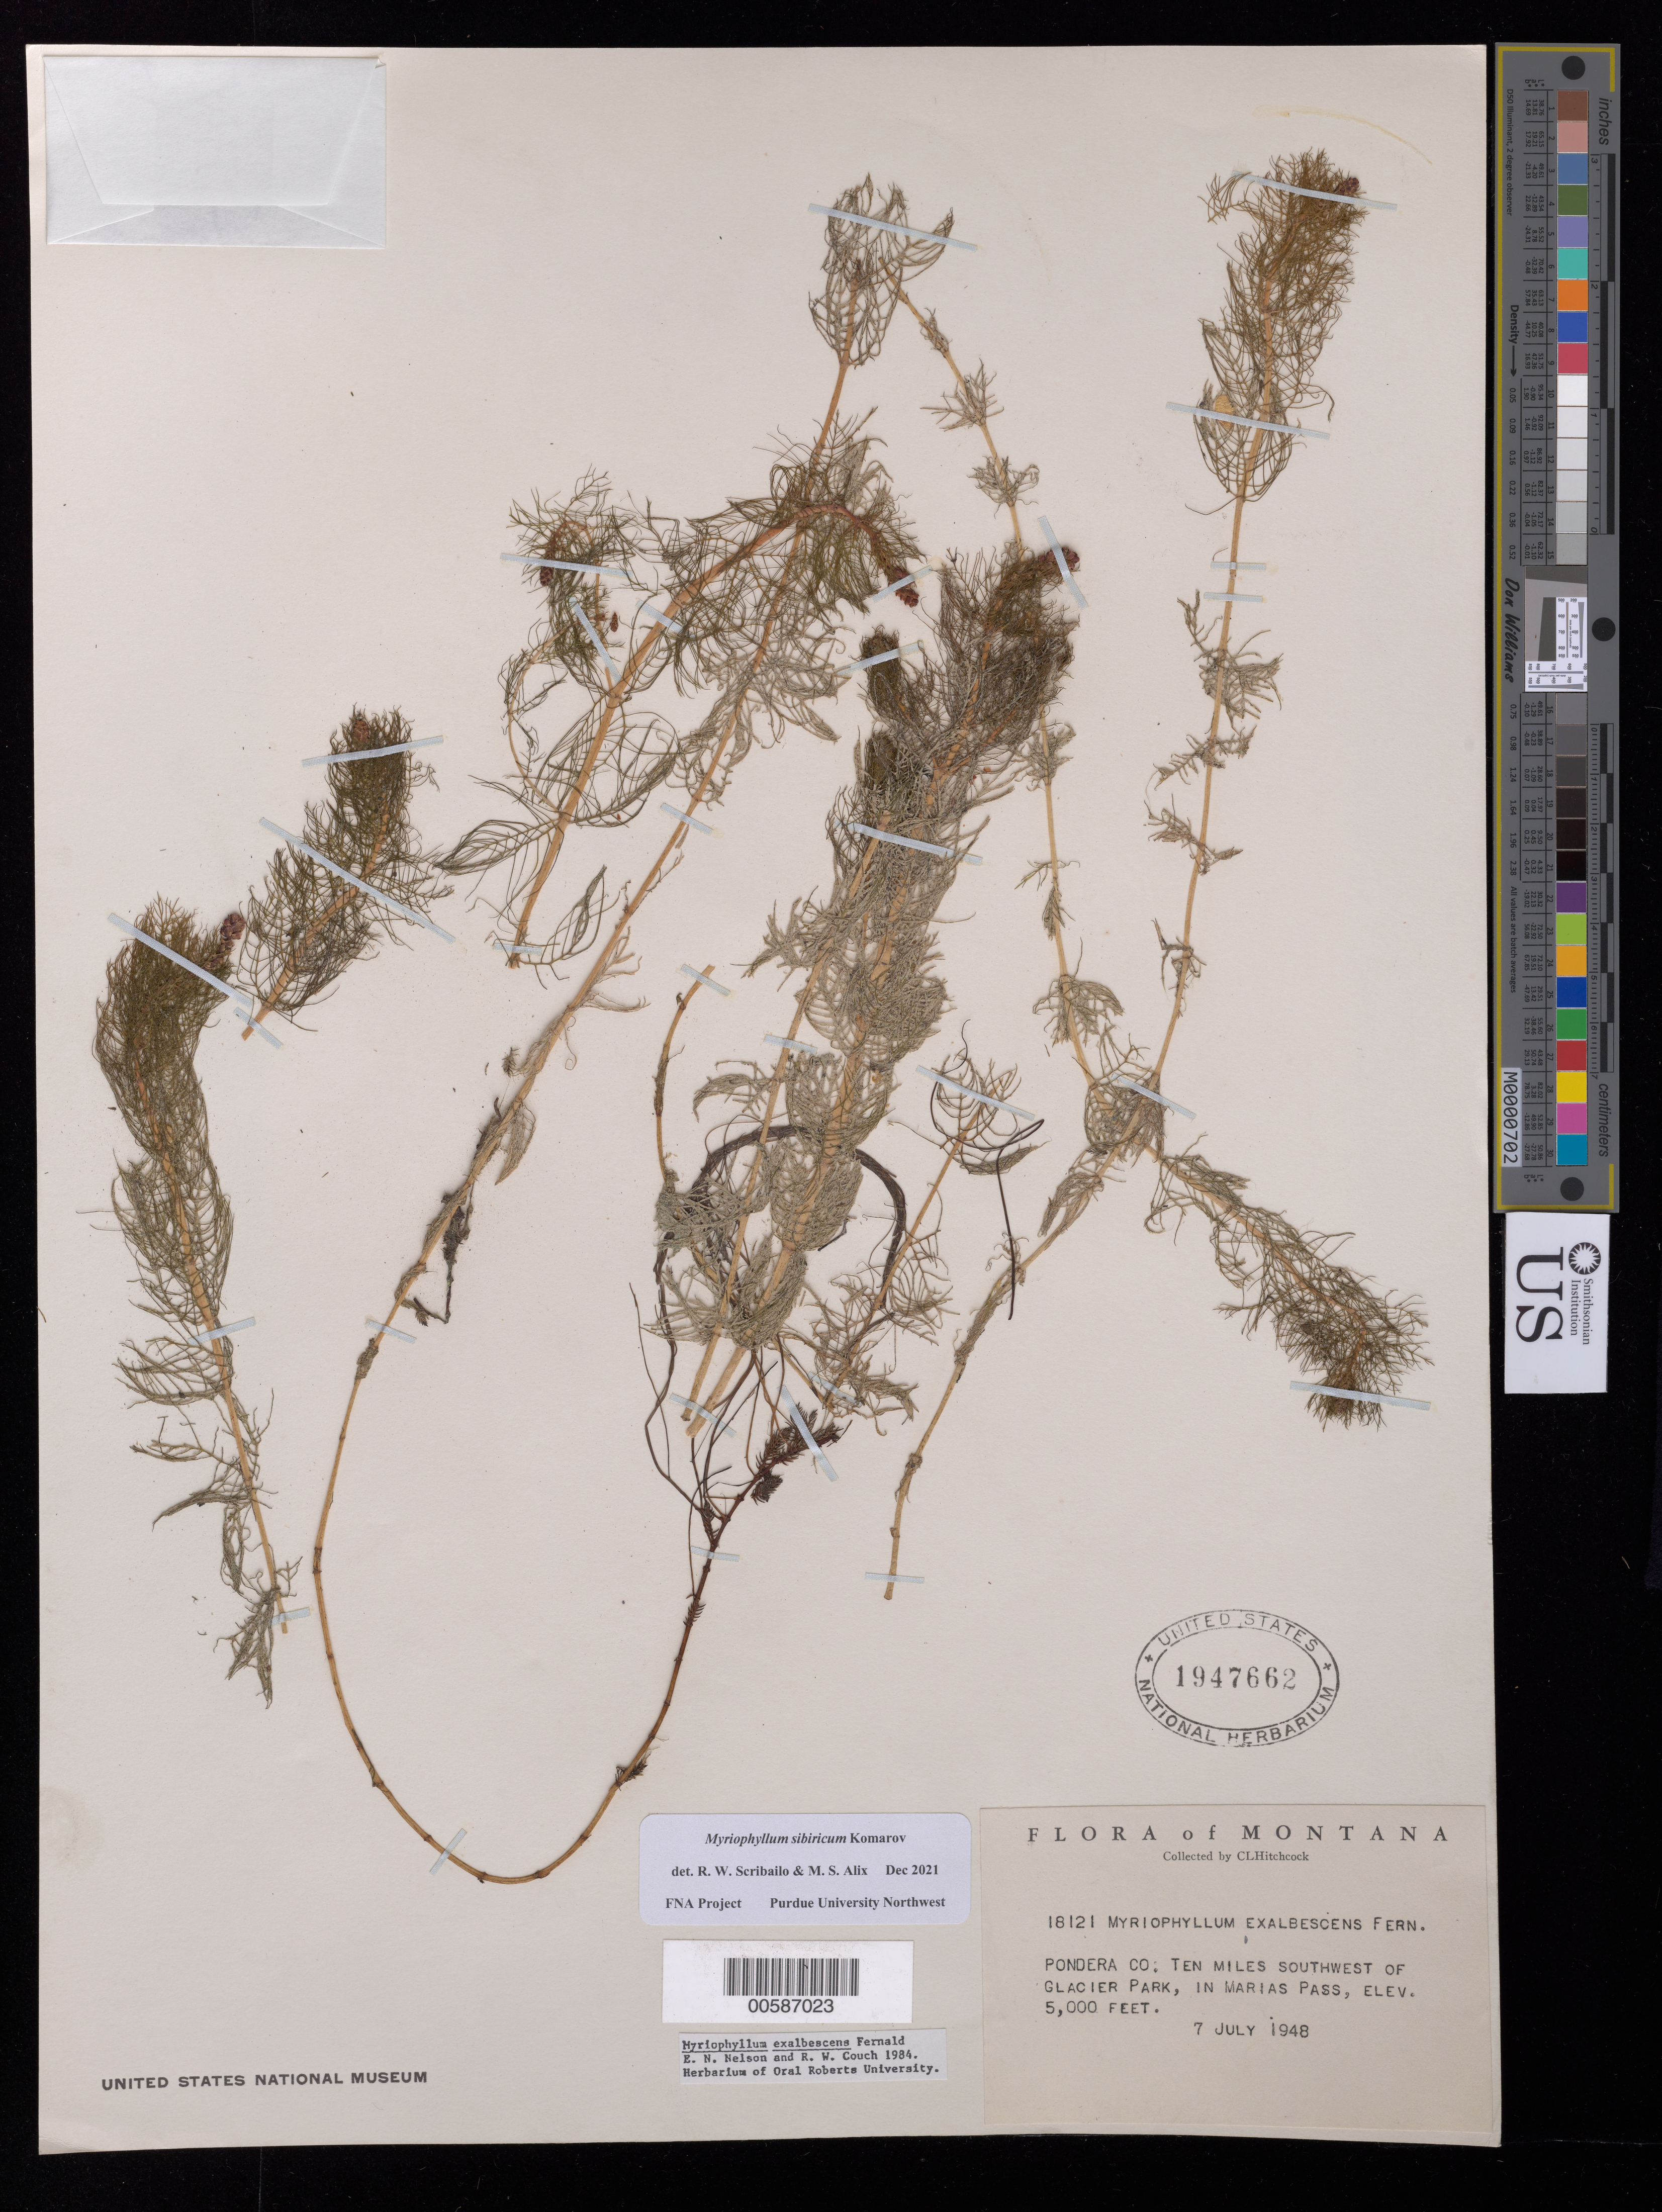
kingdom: Plantae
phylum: Tracheophyta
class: Magnoliopsida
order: Saxifragales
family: Haloragaceae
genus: Myriophyllum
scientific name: Myriophyllum sibiricum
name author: Kom.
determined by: Scribailo, R. W.; Alix, M. S.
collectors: A. S. Hitchcock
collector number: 18121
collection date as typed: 07 Jul 1948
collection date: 1948-07-07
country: United States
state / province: Montana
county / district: Pondera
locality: SW of Glacier Park, in Marias Pass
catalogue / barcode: US 1947662